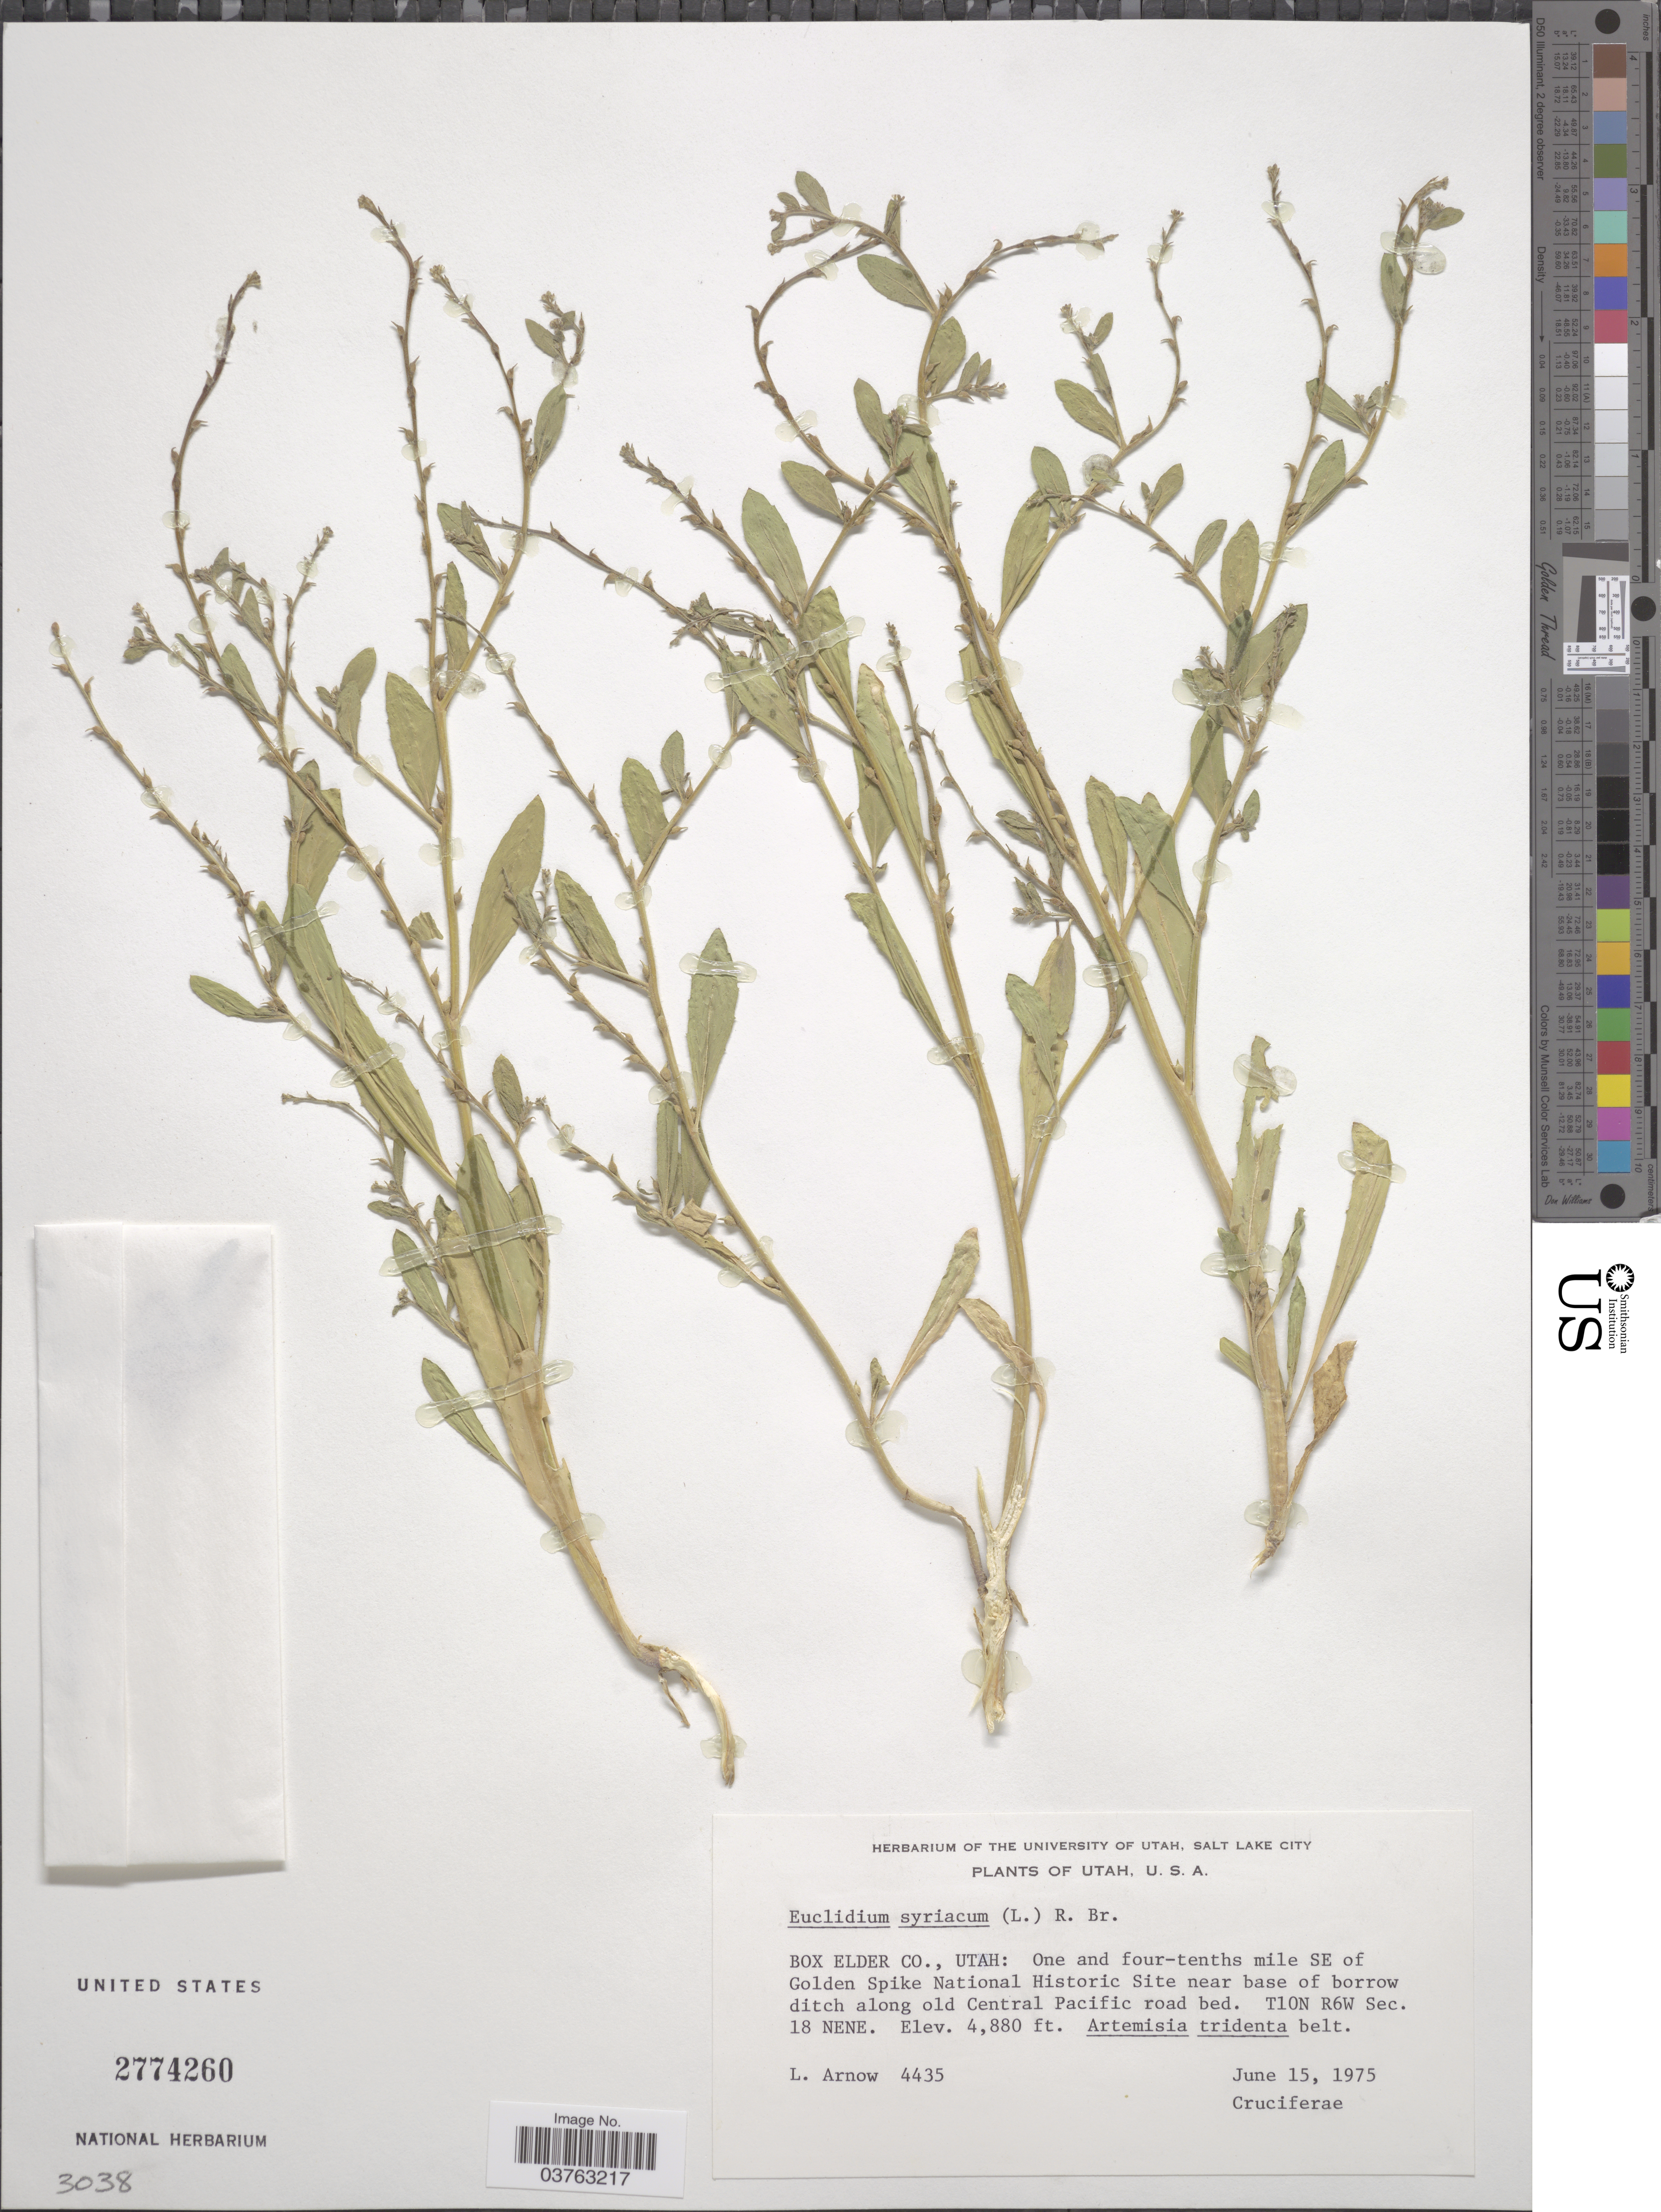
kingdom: Plantae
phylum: Tracheophyta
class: Magnoliopsida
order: Brassicales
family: Brassicaceae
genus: Euclidium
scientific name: Euclidium syriacum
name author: (L.) W.T. Aiton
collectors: L. Arnow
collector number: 4435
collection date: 1975-06-15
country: United States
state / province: Utah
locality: Box Elder Co.: One and four-tenths mile SE of Golden Spike National Historic Site near base of borrow ditch along old Central Pacific road bed. T10N R6W Sec. 18 NENE.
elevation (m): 1487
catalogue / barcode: US 2774260